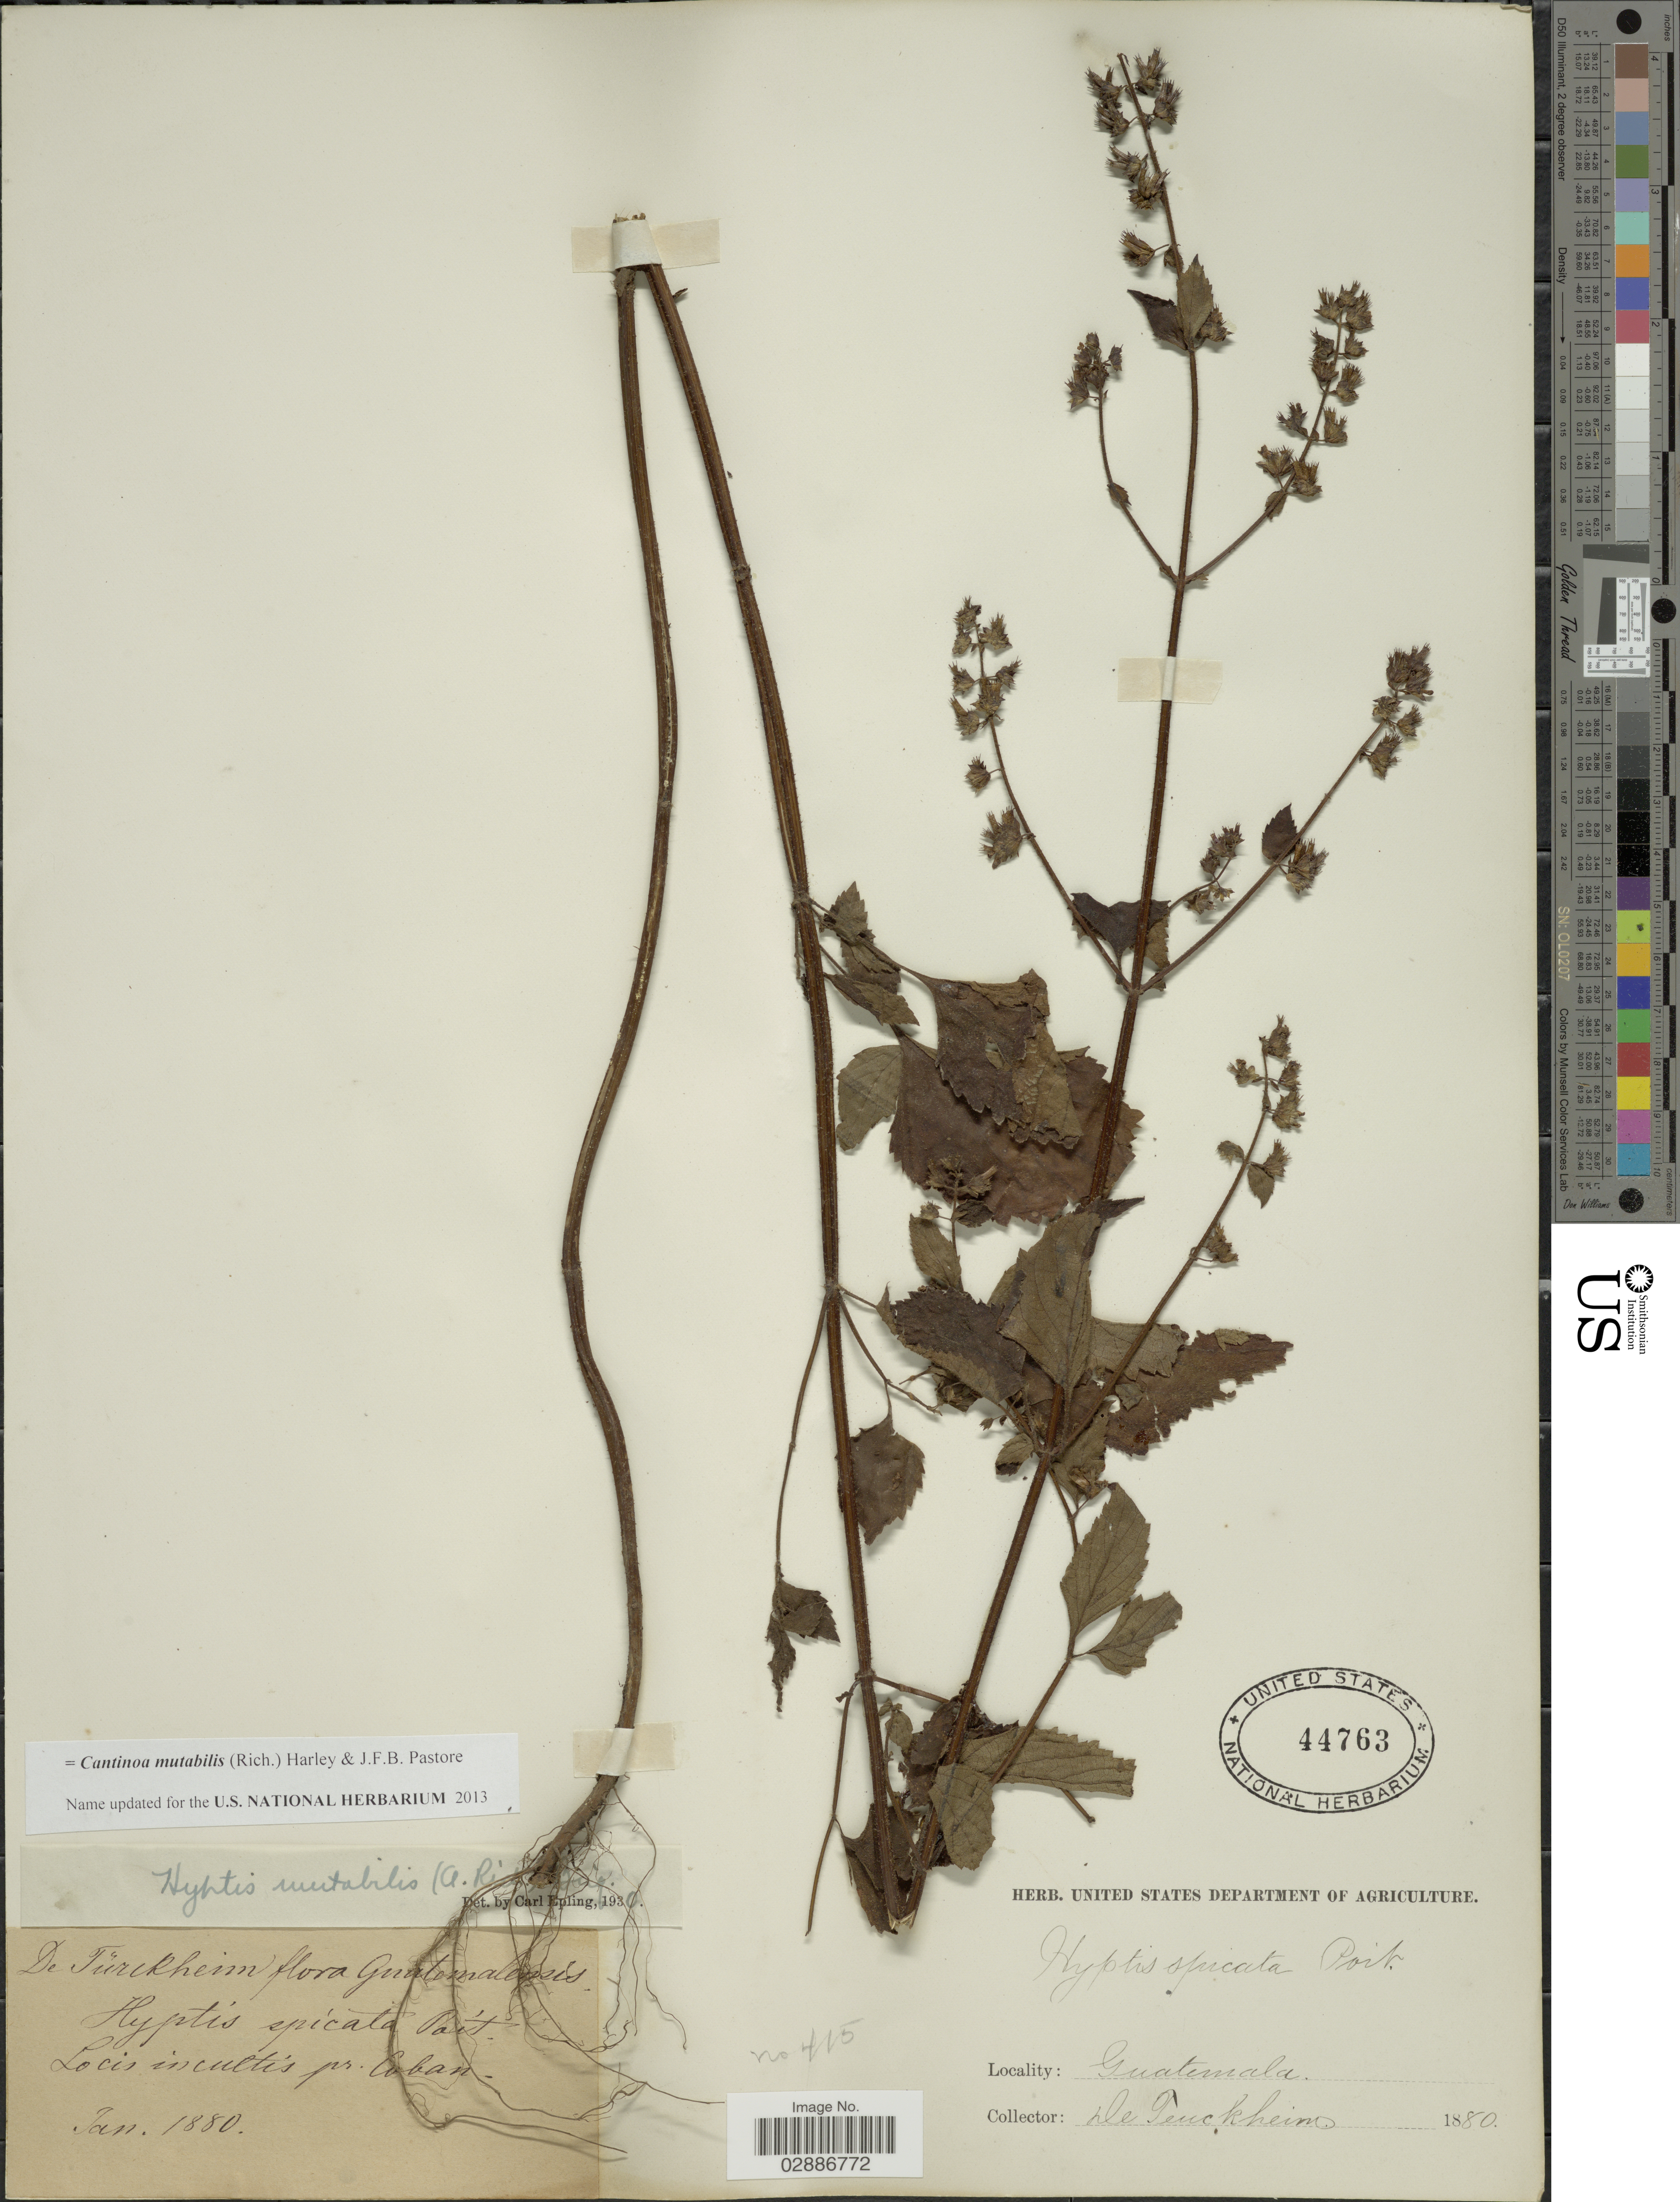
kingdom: Plantae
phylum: Tracheophyta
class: Magnoliopsida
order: Lamiales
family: Lamiaceae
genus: Cantinoa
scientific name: Cantinoa mutabilis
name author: (Rich.) Harley & J.F.B. Pastore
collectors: -. De Türckheim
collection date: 1880-01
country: Guatemala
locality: Locis incultis pr. Coban.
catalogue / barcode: US 44763